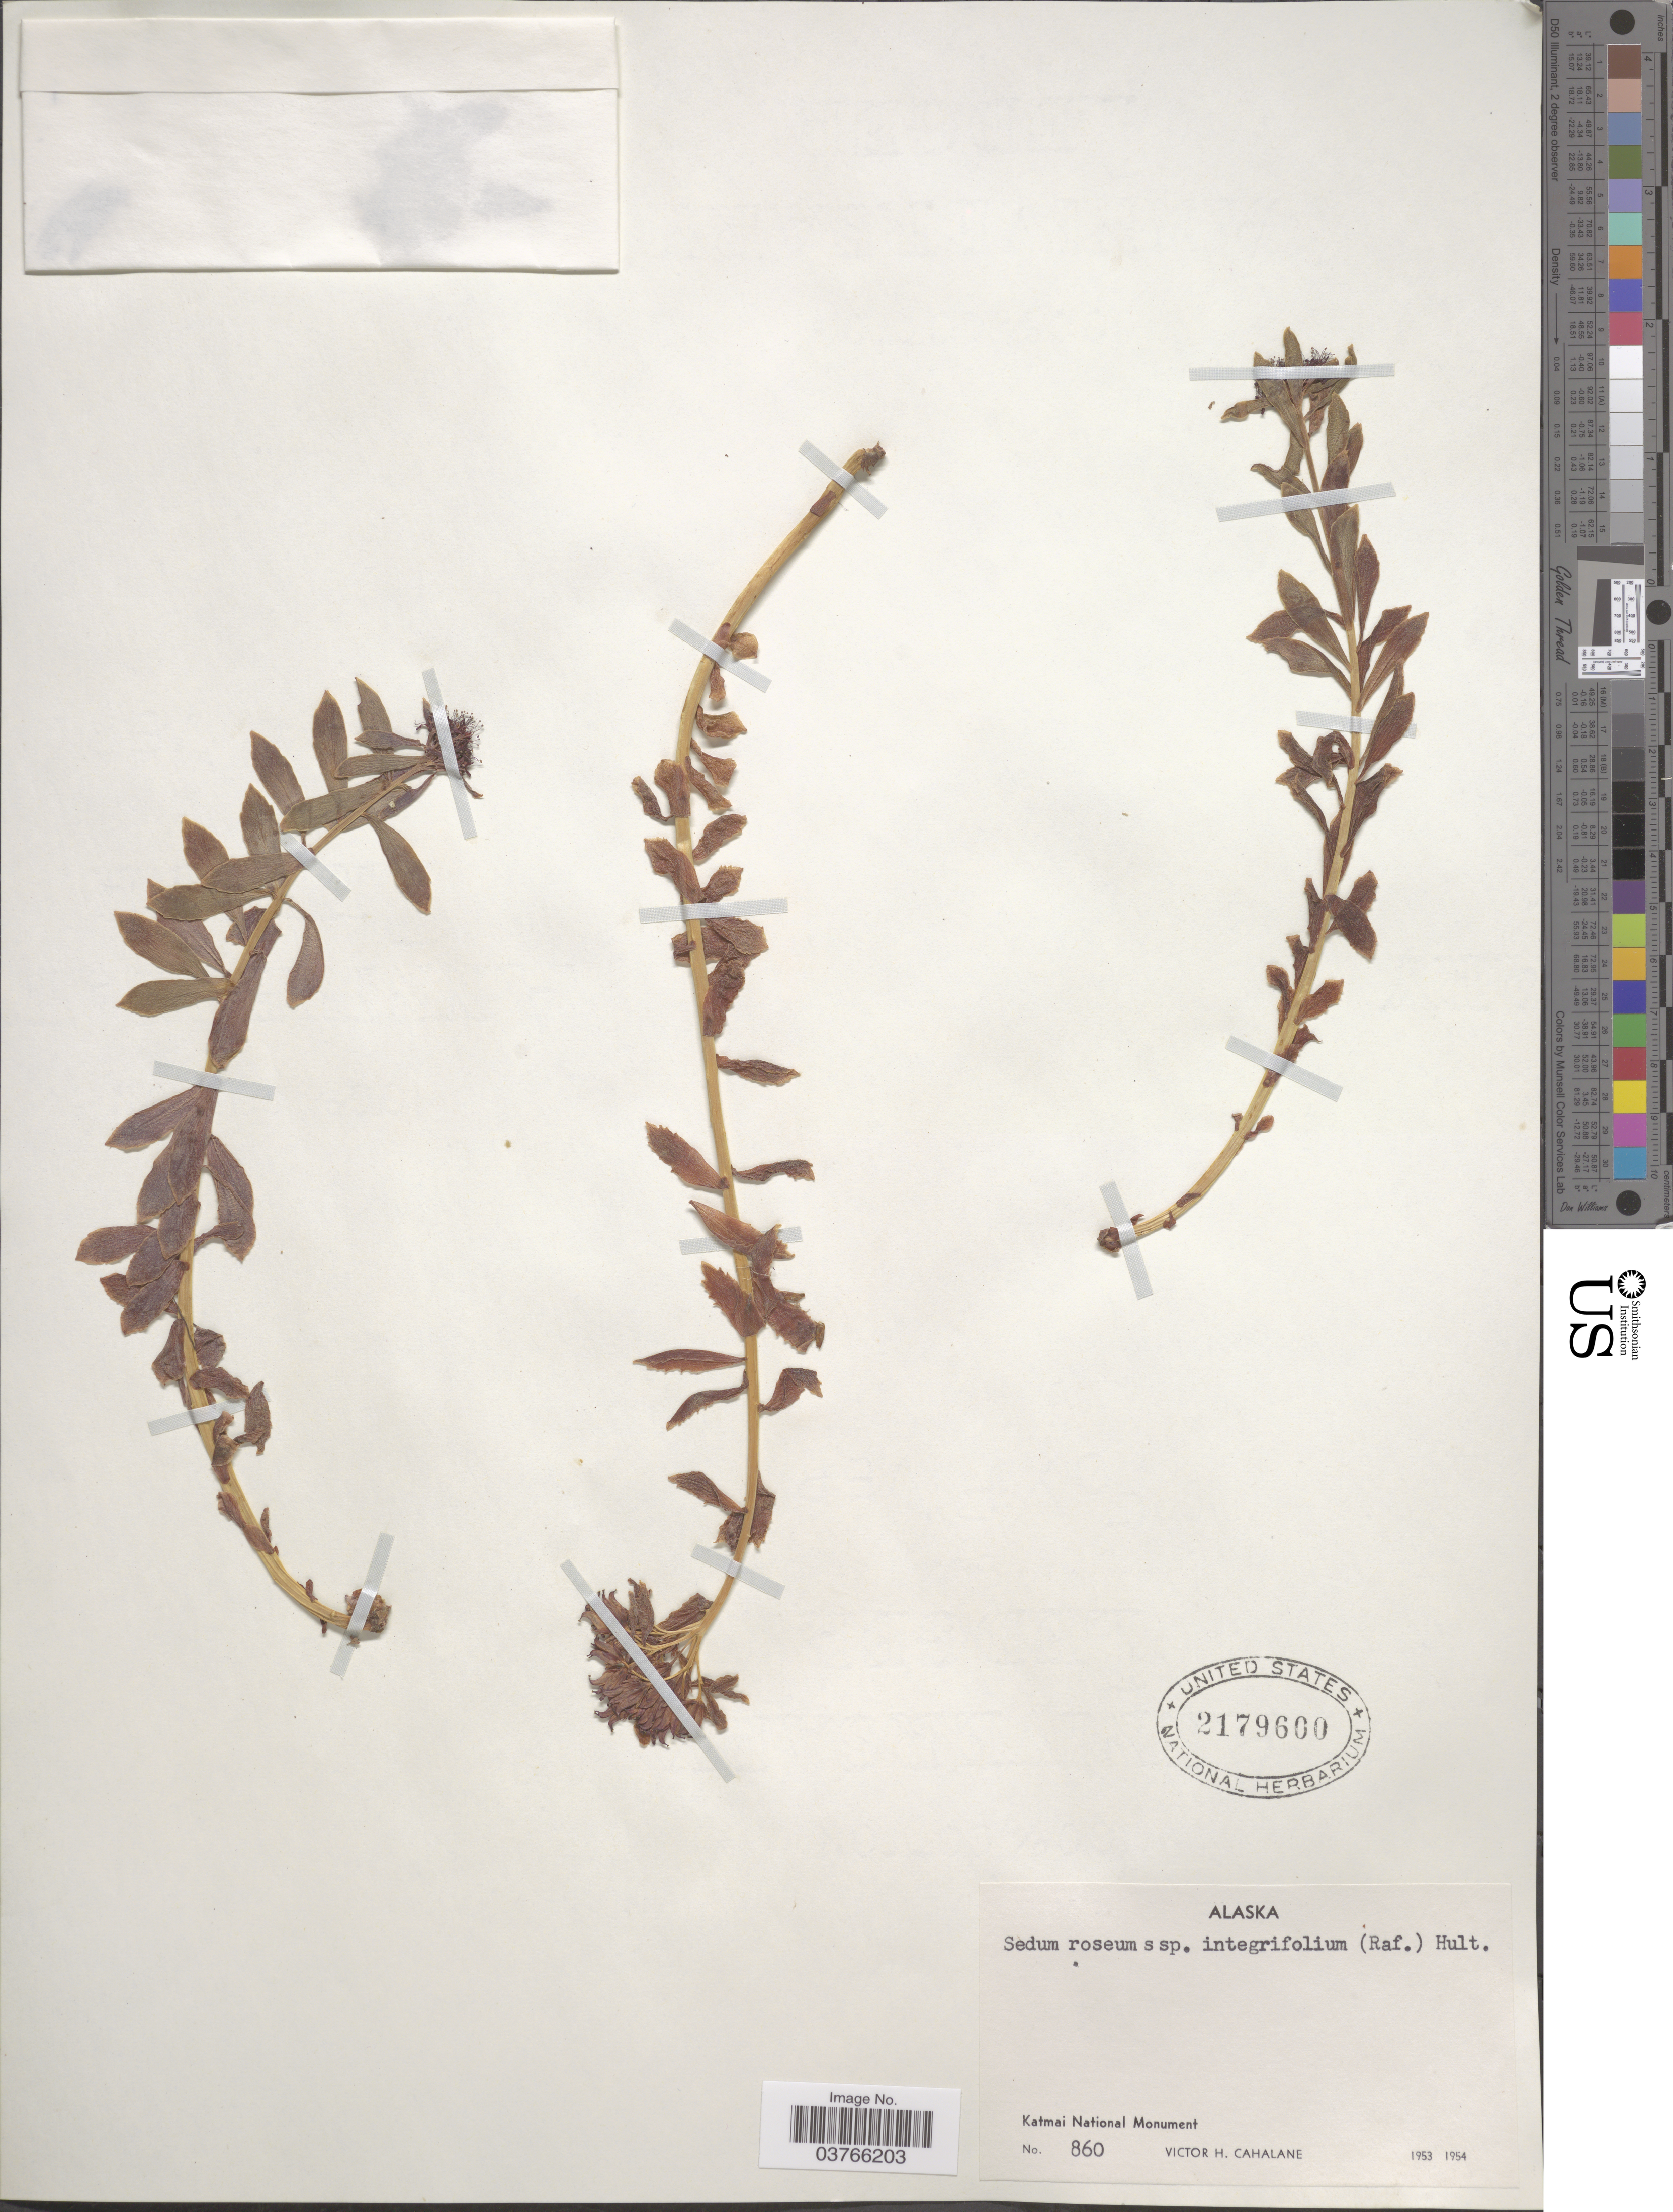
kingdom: Plantae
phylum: Tracheophyta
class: Magnoliopsida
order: Saxifragales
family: Crassulaceae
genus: Rhodiola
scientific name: Rhodiola integrifolia subsp. integrifolia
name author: Raf.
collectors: V. Cahalane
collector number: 860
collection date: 1953/1954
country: United States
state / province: Alaska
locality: Katmai National Monument.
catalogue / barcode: US 2179600